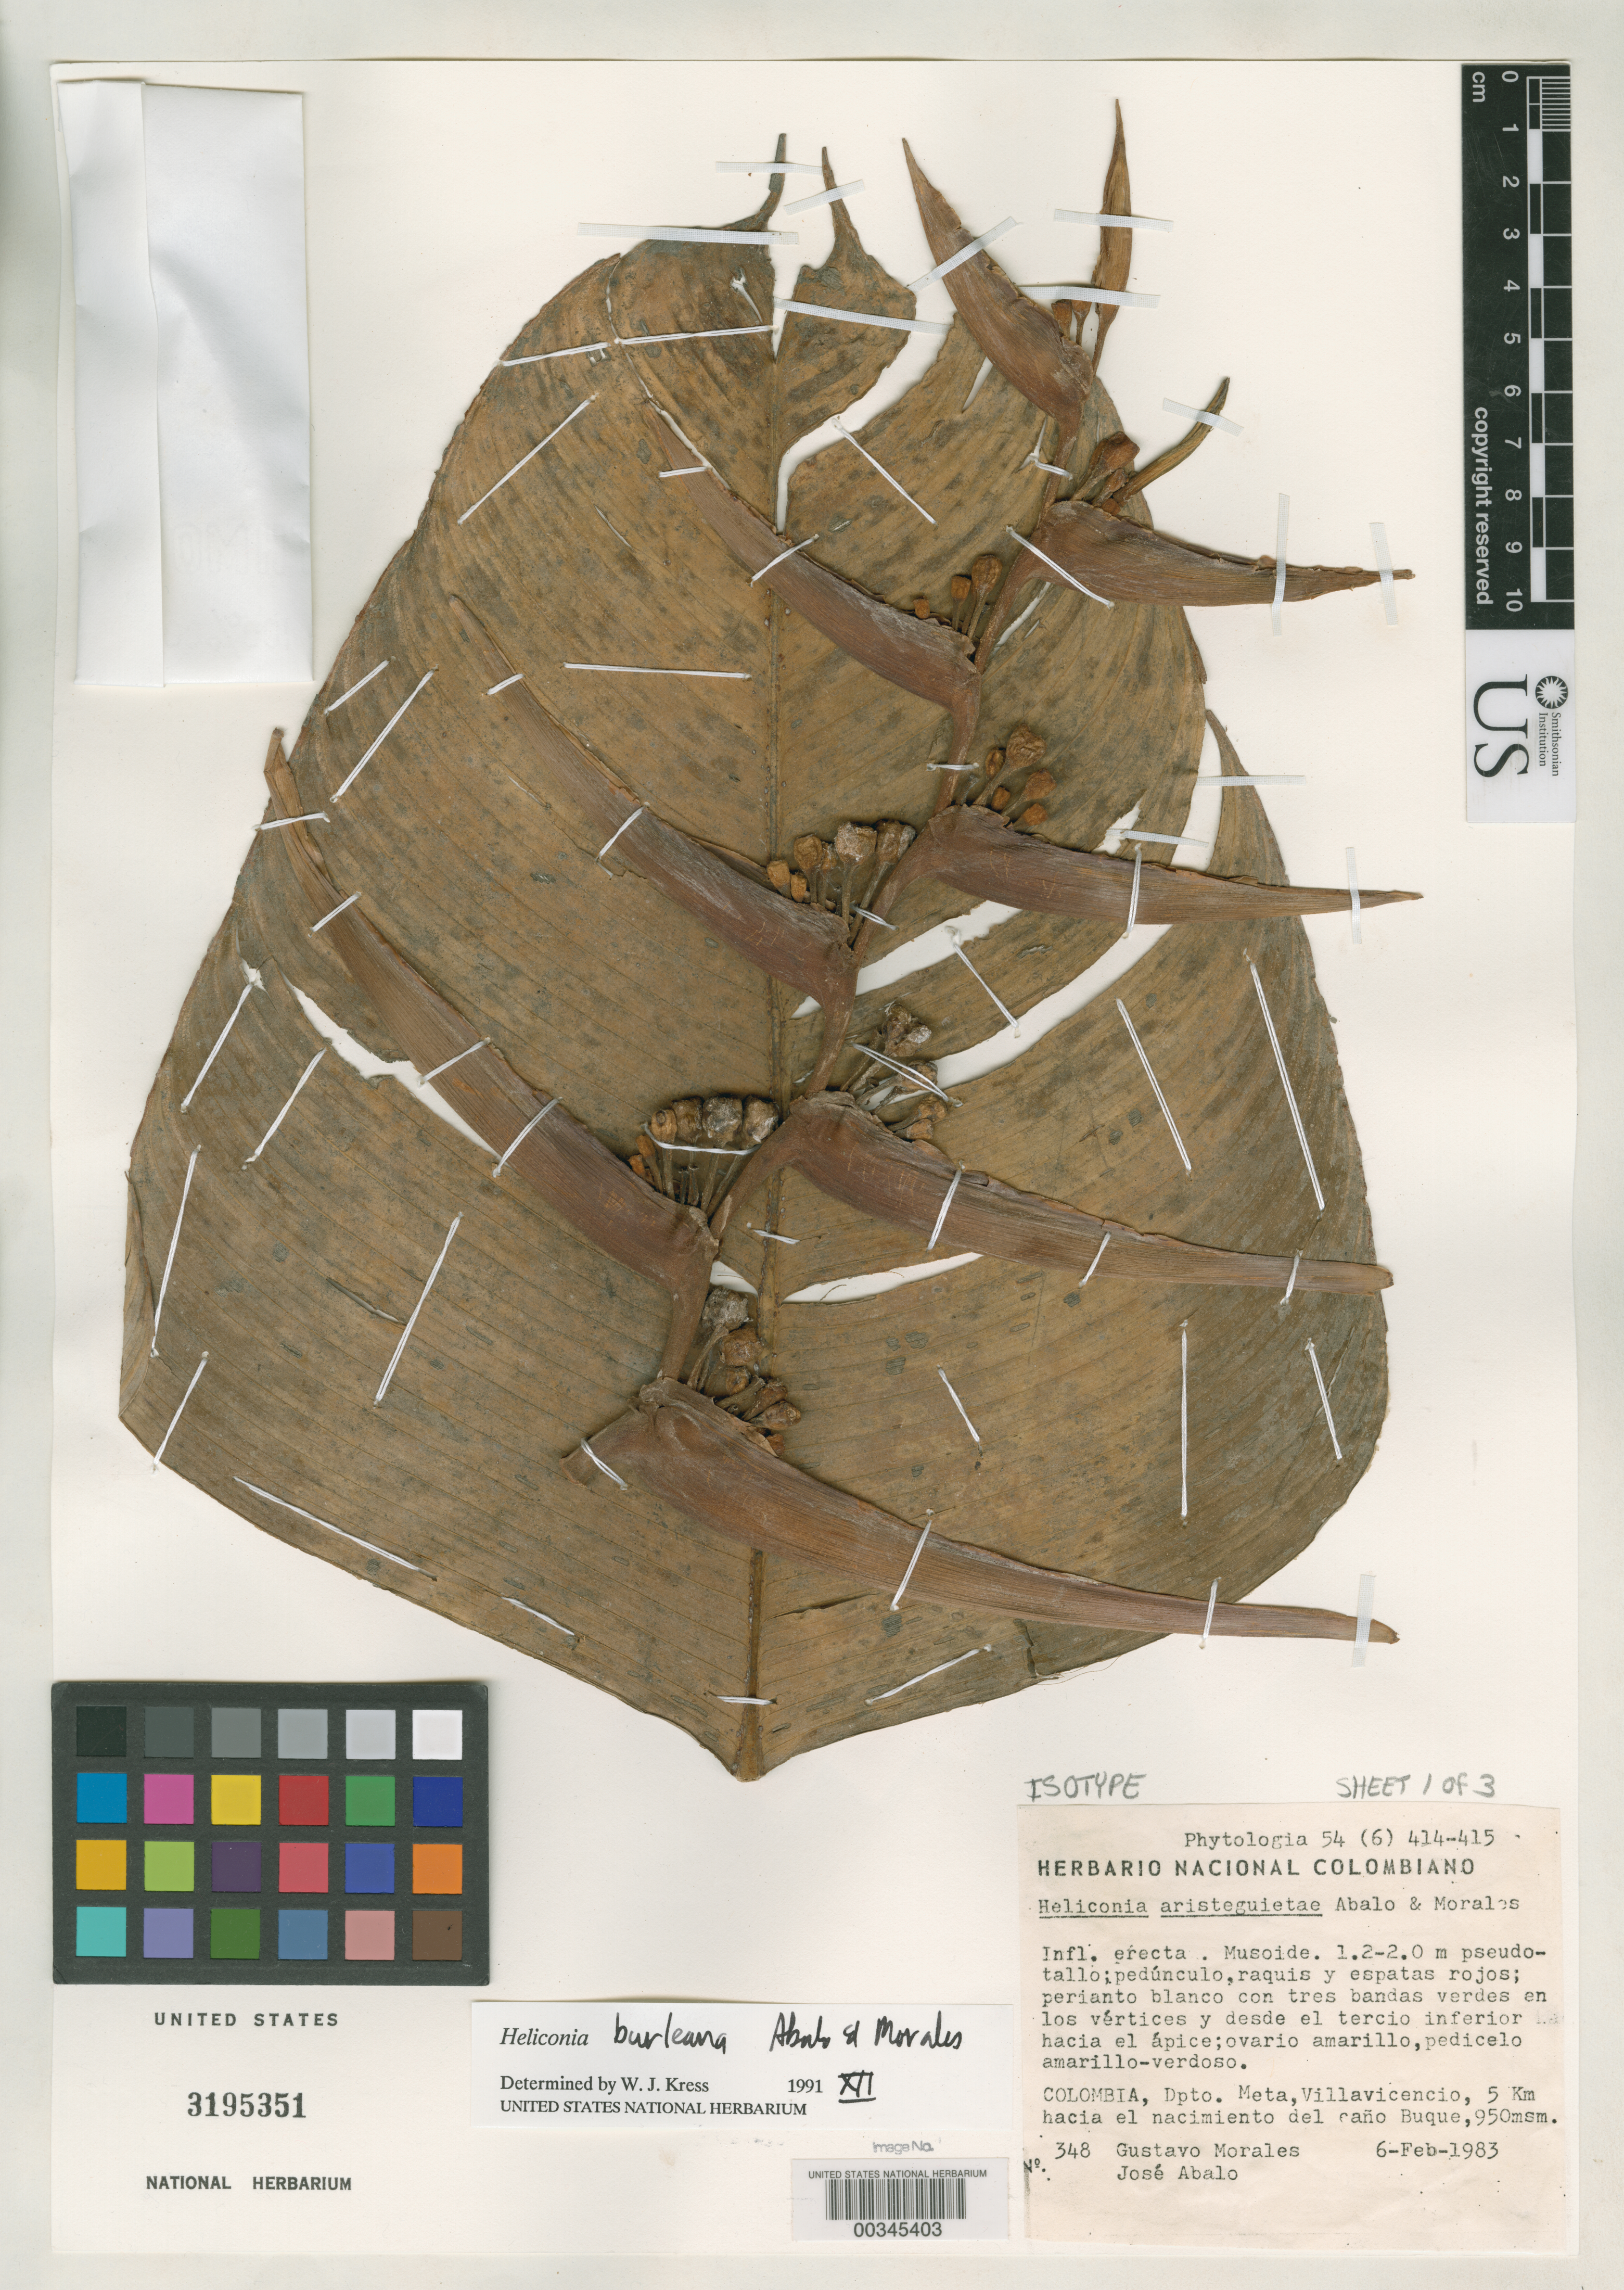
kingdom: Plantae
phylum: Tracheophyta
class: Liliopsida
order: Zingiberales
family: Heliconiaceae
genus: Heliconia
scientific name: Heliconia aristeguietae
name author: Abalo & G. Morales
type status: Isotype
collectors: G. Morales L. & J. E. Abalo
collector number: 348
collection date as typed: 06 Feb 1983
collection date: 1983-02-06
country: Colombia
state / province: Meta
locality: Villa Vicencia, 5 km Hacia El Nacimiento del Caño Buque.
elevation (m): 950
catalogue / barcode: US 3195351